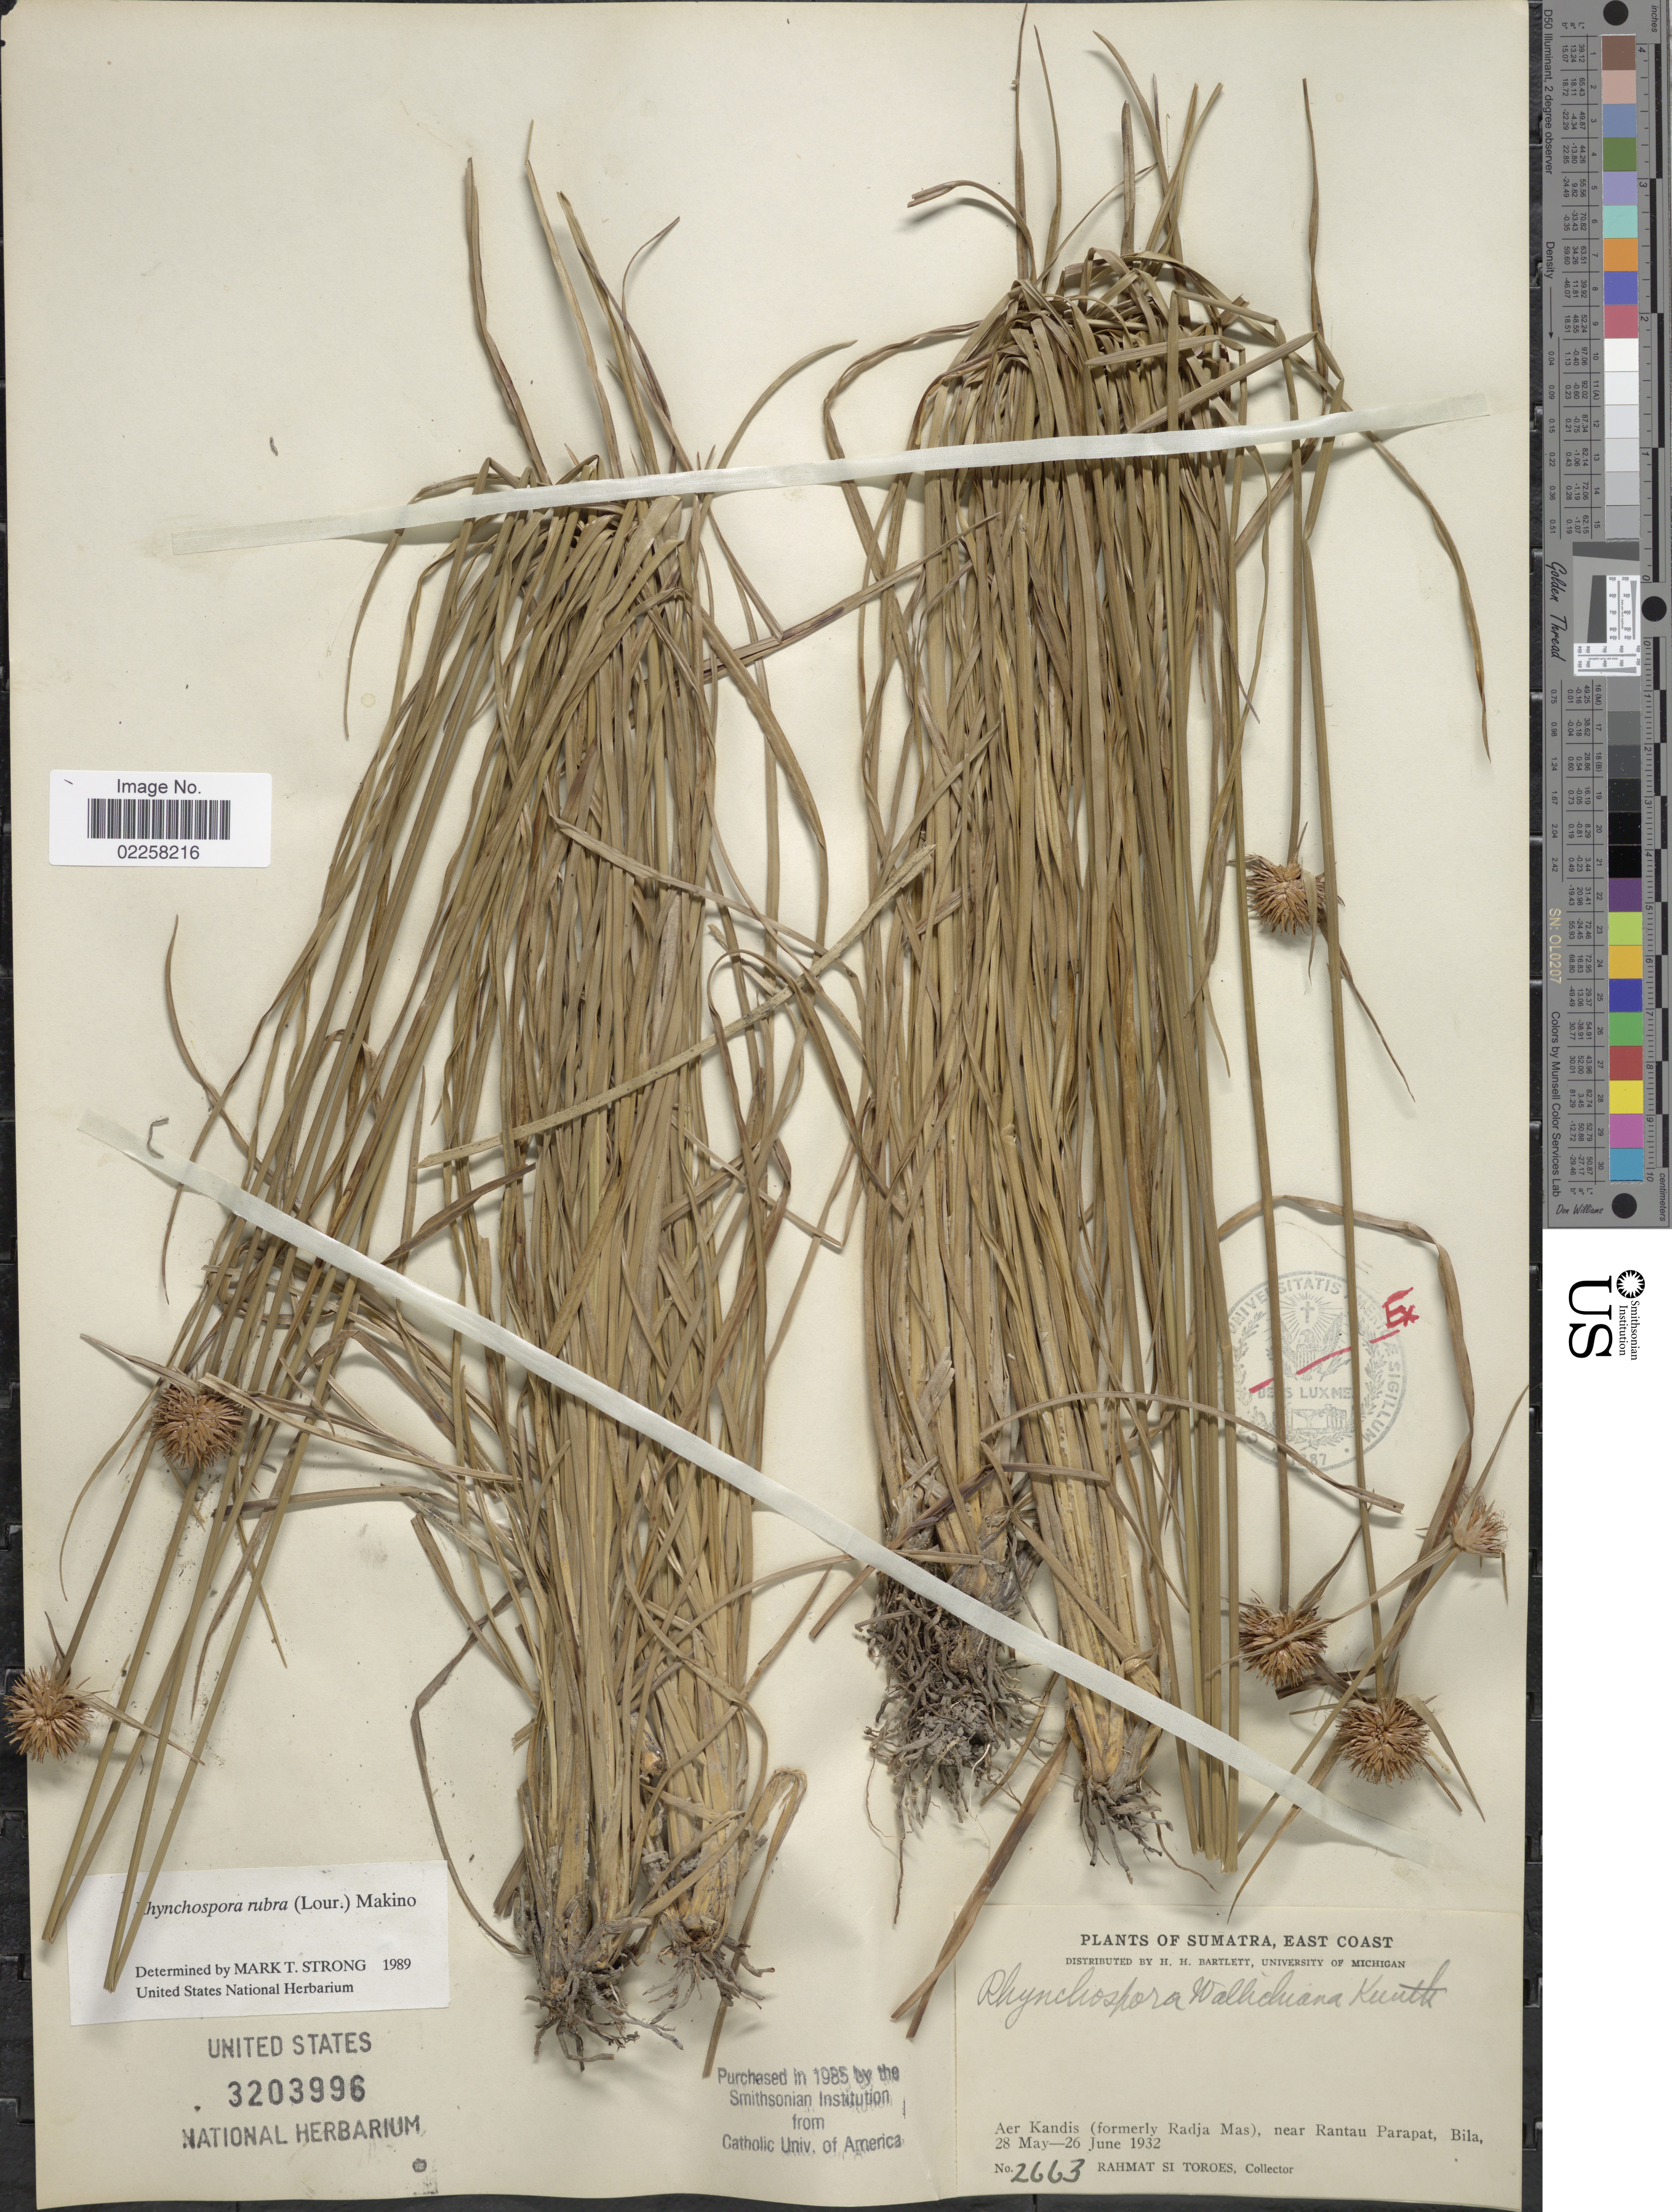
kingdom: Plantae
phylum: Tracheophyta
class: Liliopsida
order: Poales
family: Cyperaceae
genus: Rhynchospora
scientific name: Rhynchospora rubra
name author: (Lour.) Makino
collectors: Rahmat Si Boeea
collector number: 2663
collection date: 1932-05-28/1932-06-26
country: Indonesia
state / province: Sumatra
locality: East Coast. Aer Kandis (formerly Radja Mas), near Rantau Parapat, Bila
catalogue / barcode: US 3203996